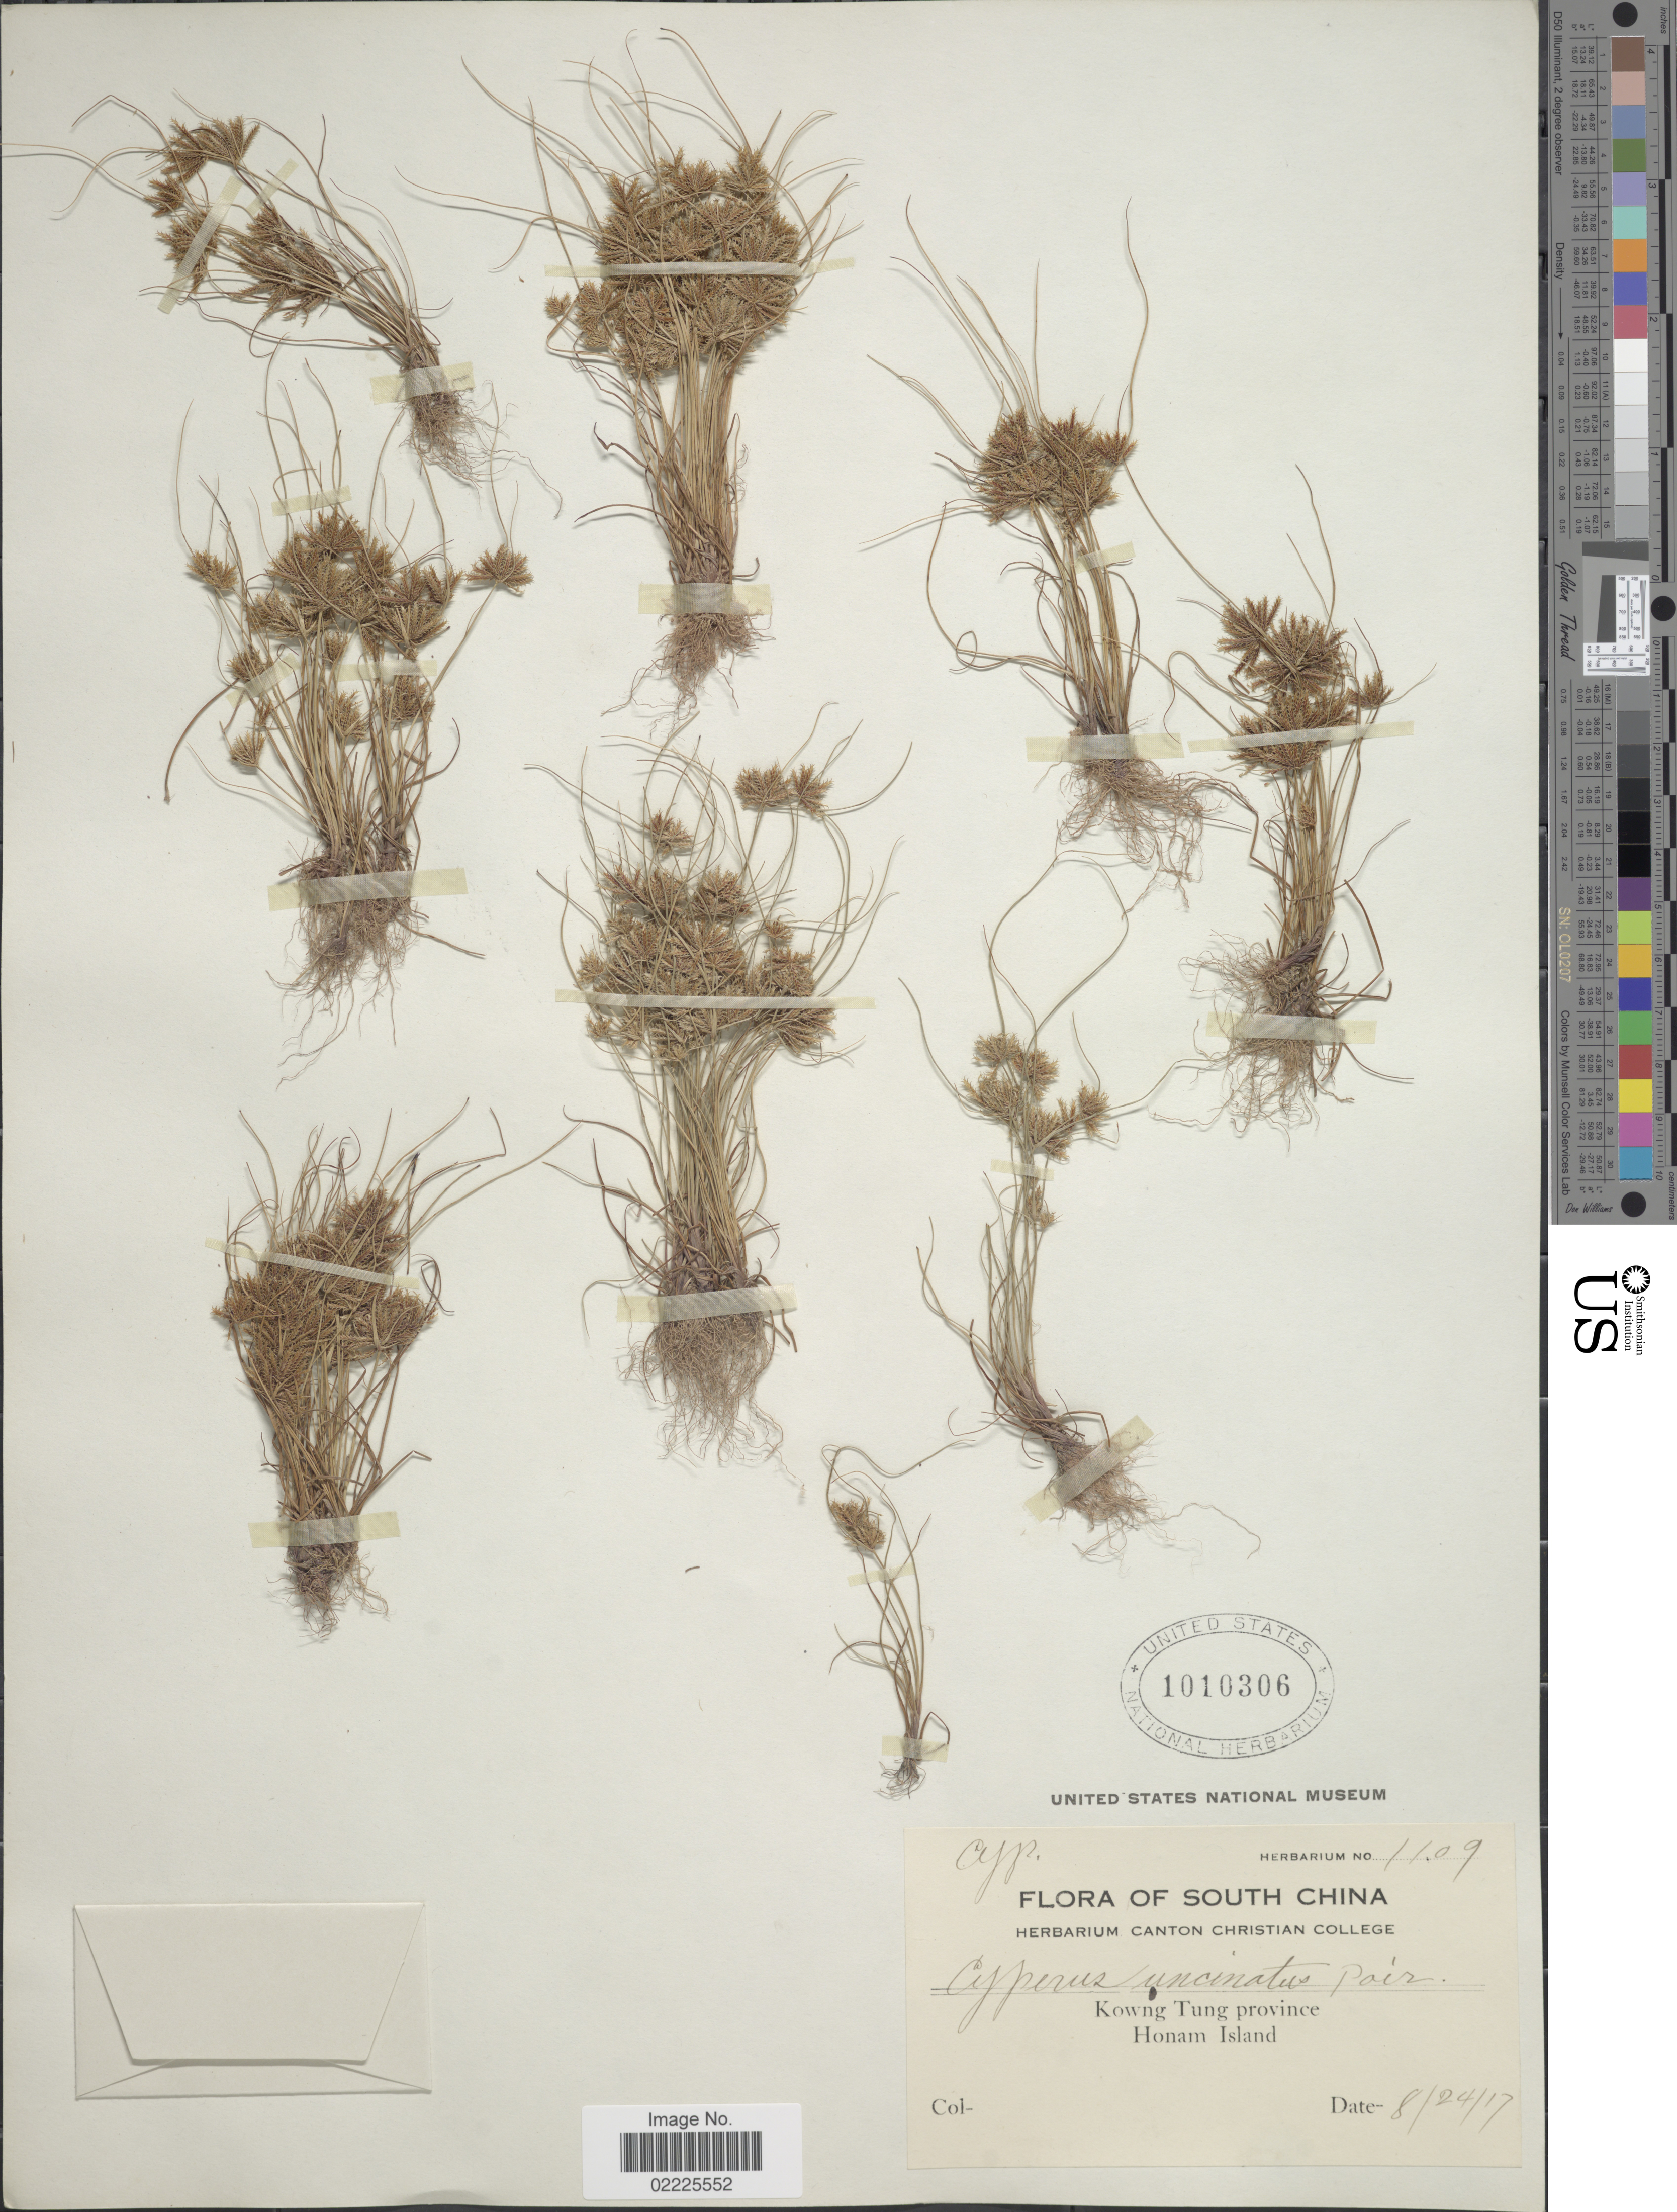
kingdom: Plantae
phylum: Tracheophyta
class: Liliopsida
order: Poales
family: Cyperaceae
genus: Cyperus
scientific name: Cyperus cuspidatus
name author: Kunth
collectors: ex herb. Canton Christian College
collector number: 1109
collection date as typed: Transcribed d/m/y: 24/8/17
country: China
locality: South China, Kowng Tung province, Honam Island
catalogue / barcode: US 1010306